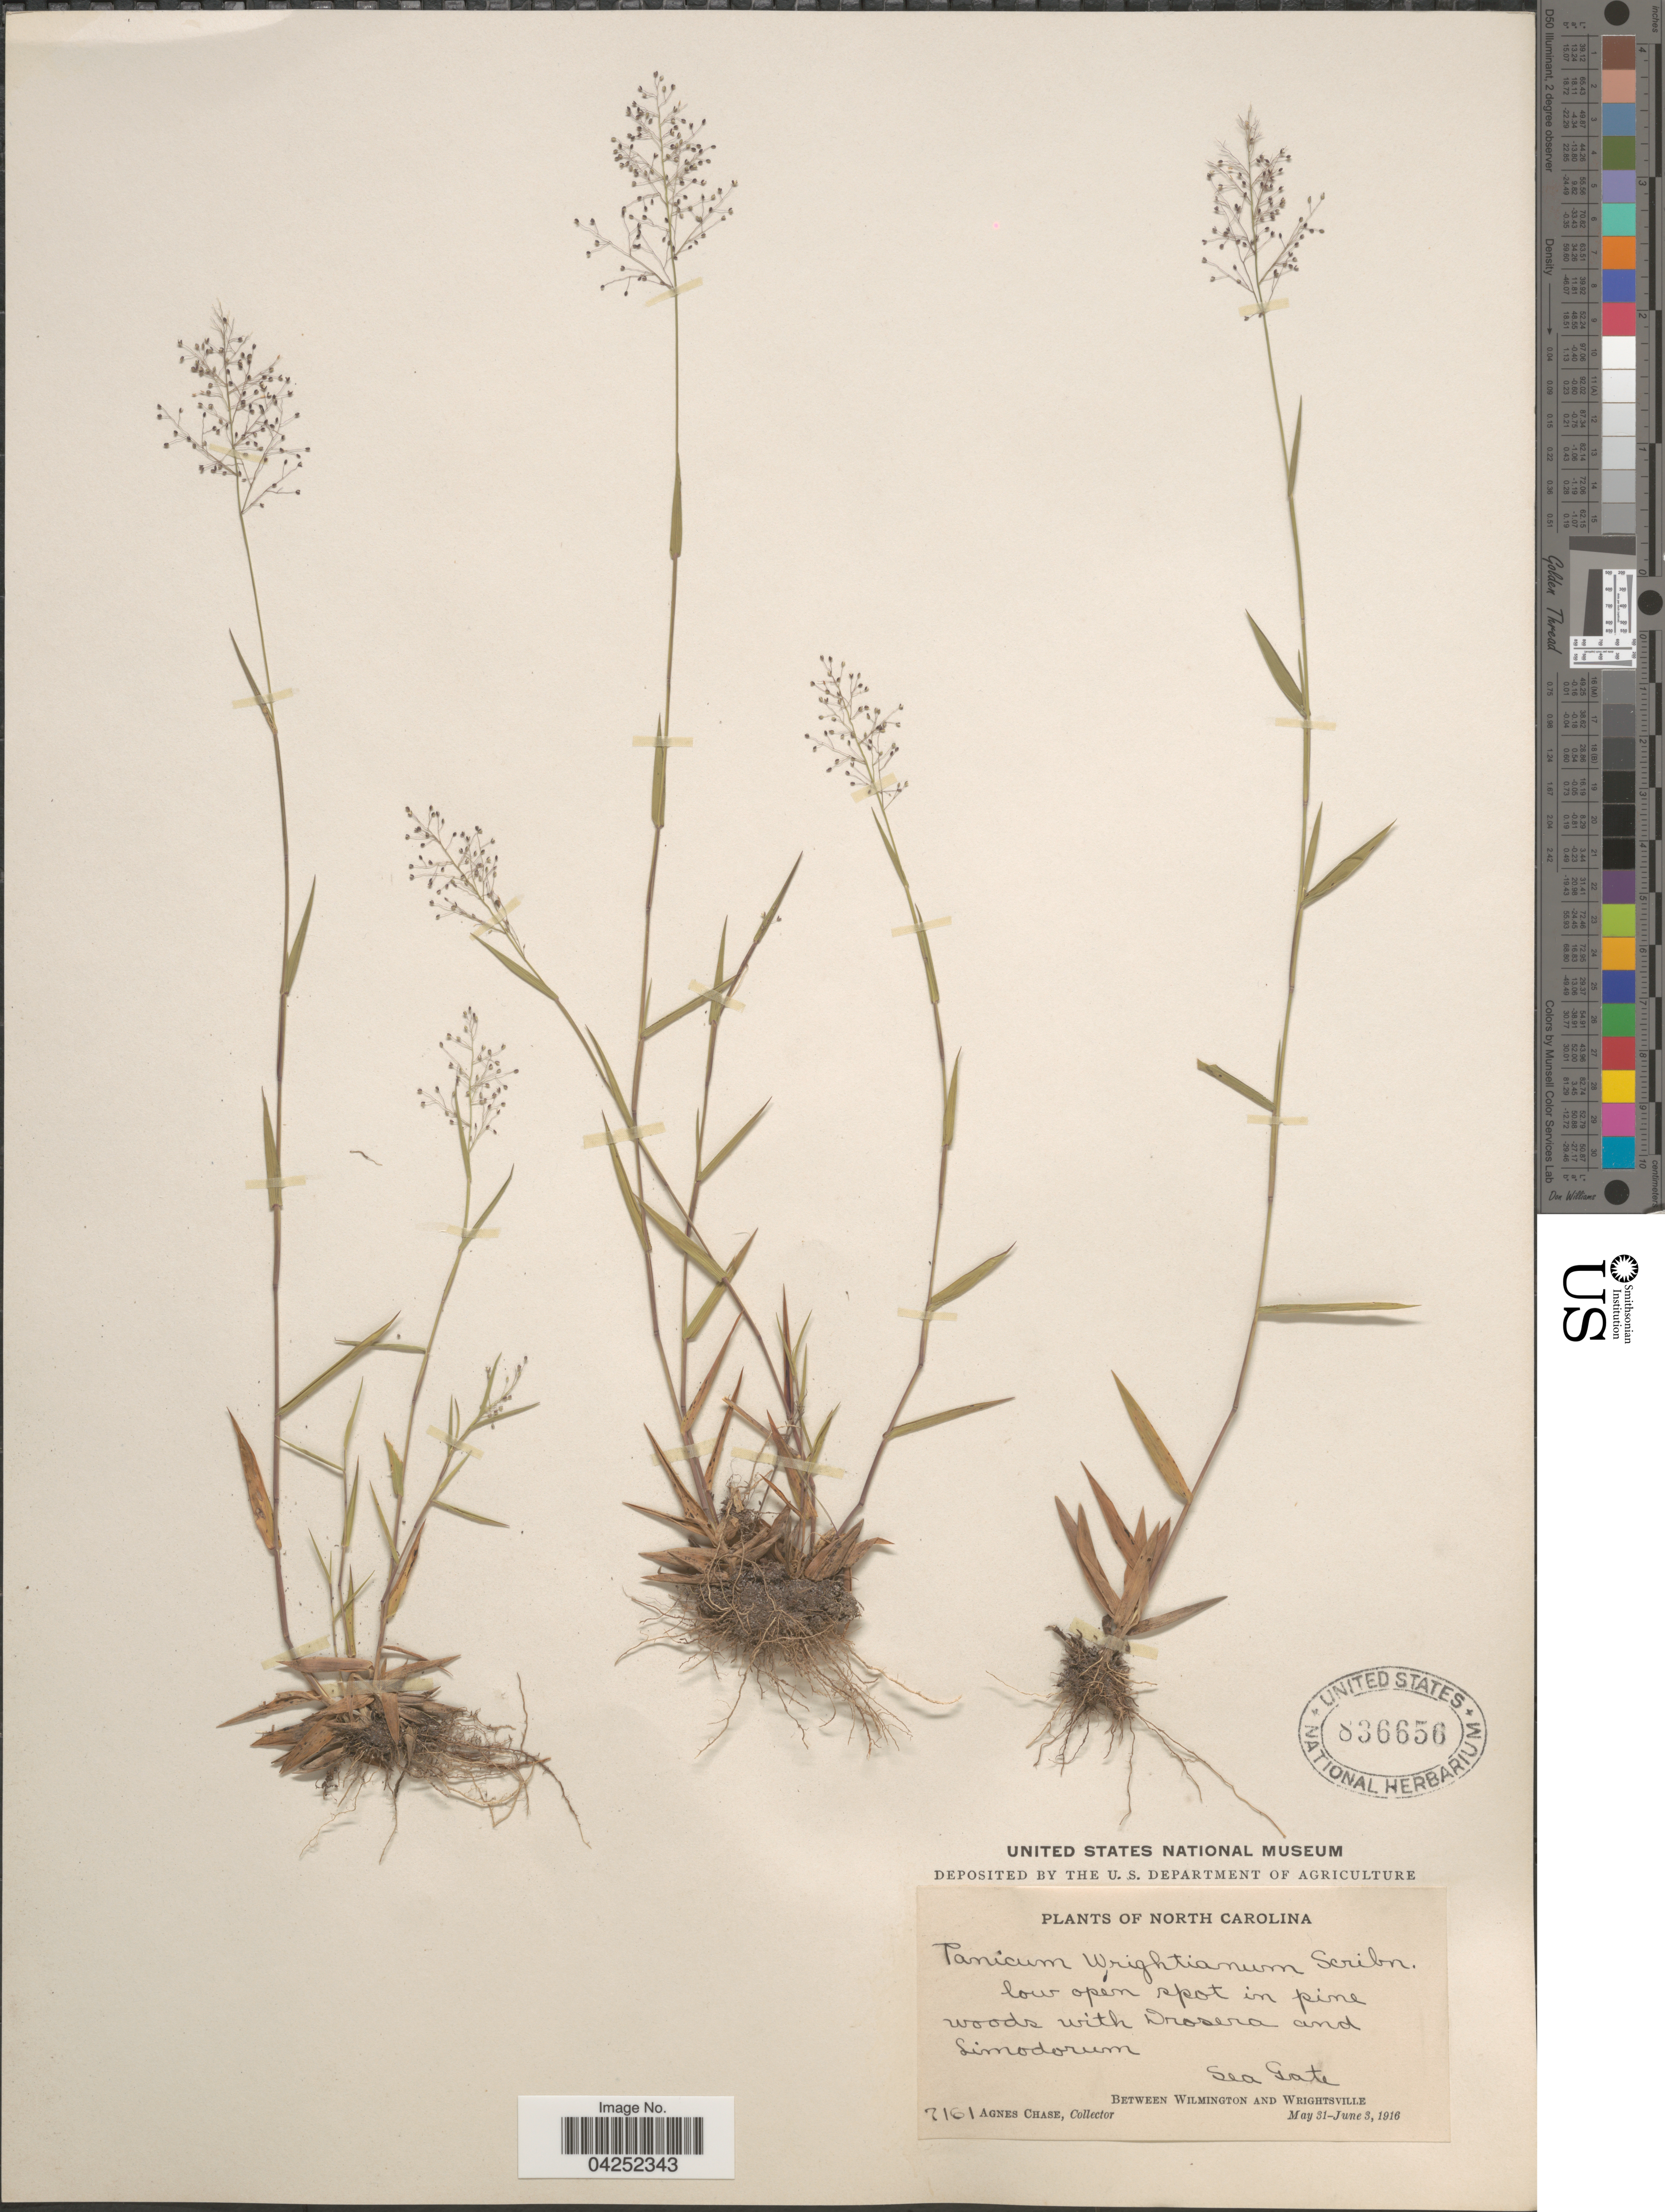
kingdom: Plantae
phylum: Tracheophyta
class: Liliopsida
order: Poales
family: Poaceae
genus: Dichanthelium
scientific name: Dichanthelium acuminatum var. longiligulatum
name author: (Nash) Gould & C.A. Clark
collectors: A. Chase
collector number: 7161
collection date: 1916-05-31/1916-06-03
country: United States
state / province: North Carolina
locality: Sea Gate. Between Wilmington and Wrightsville.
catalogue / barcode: US 836656